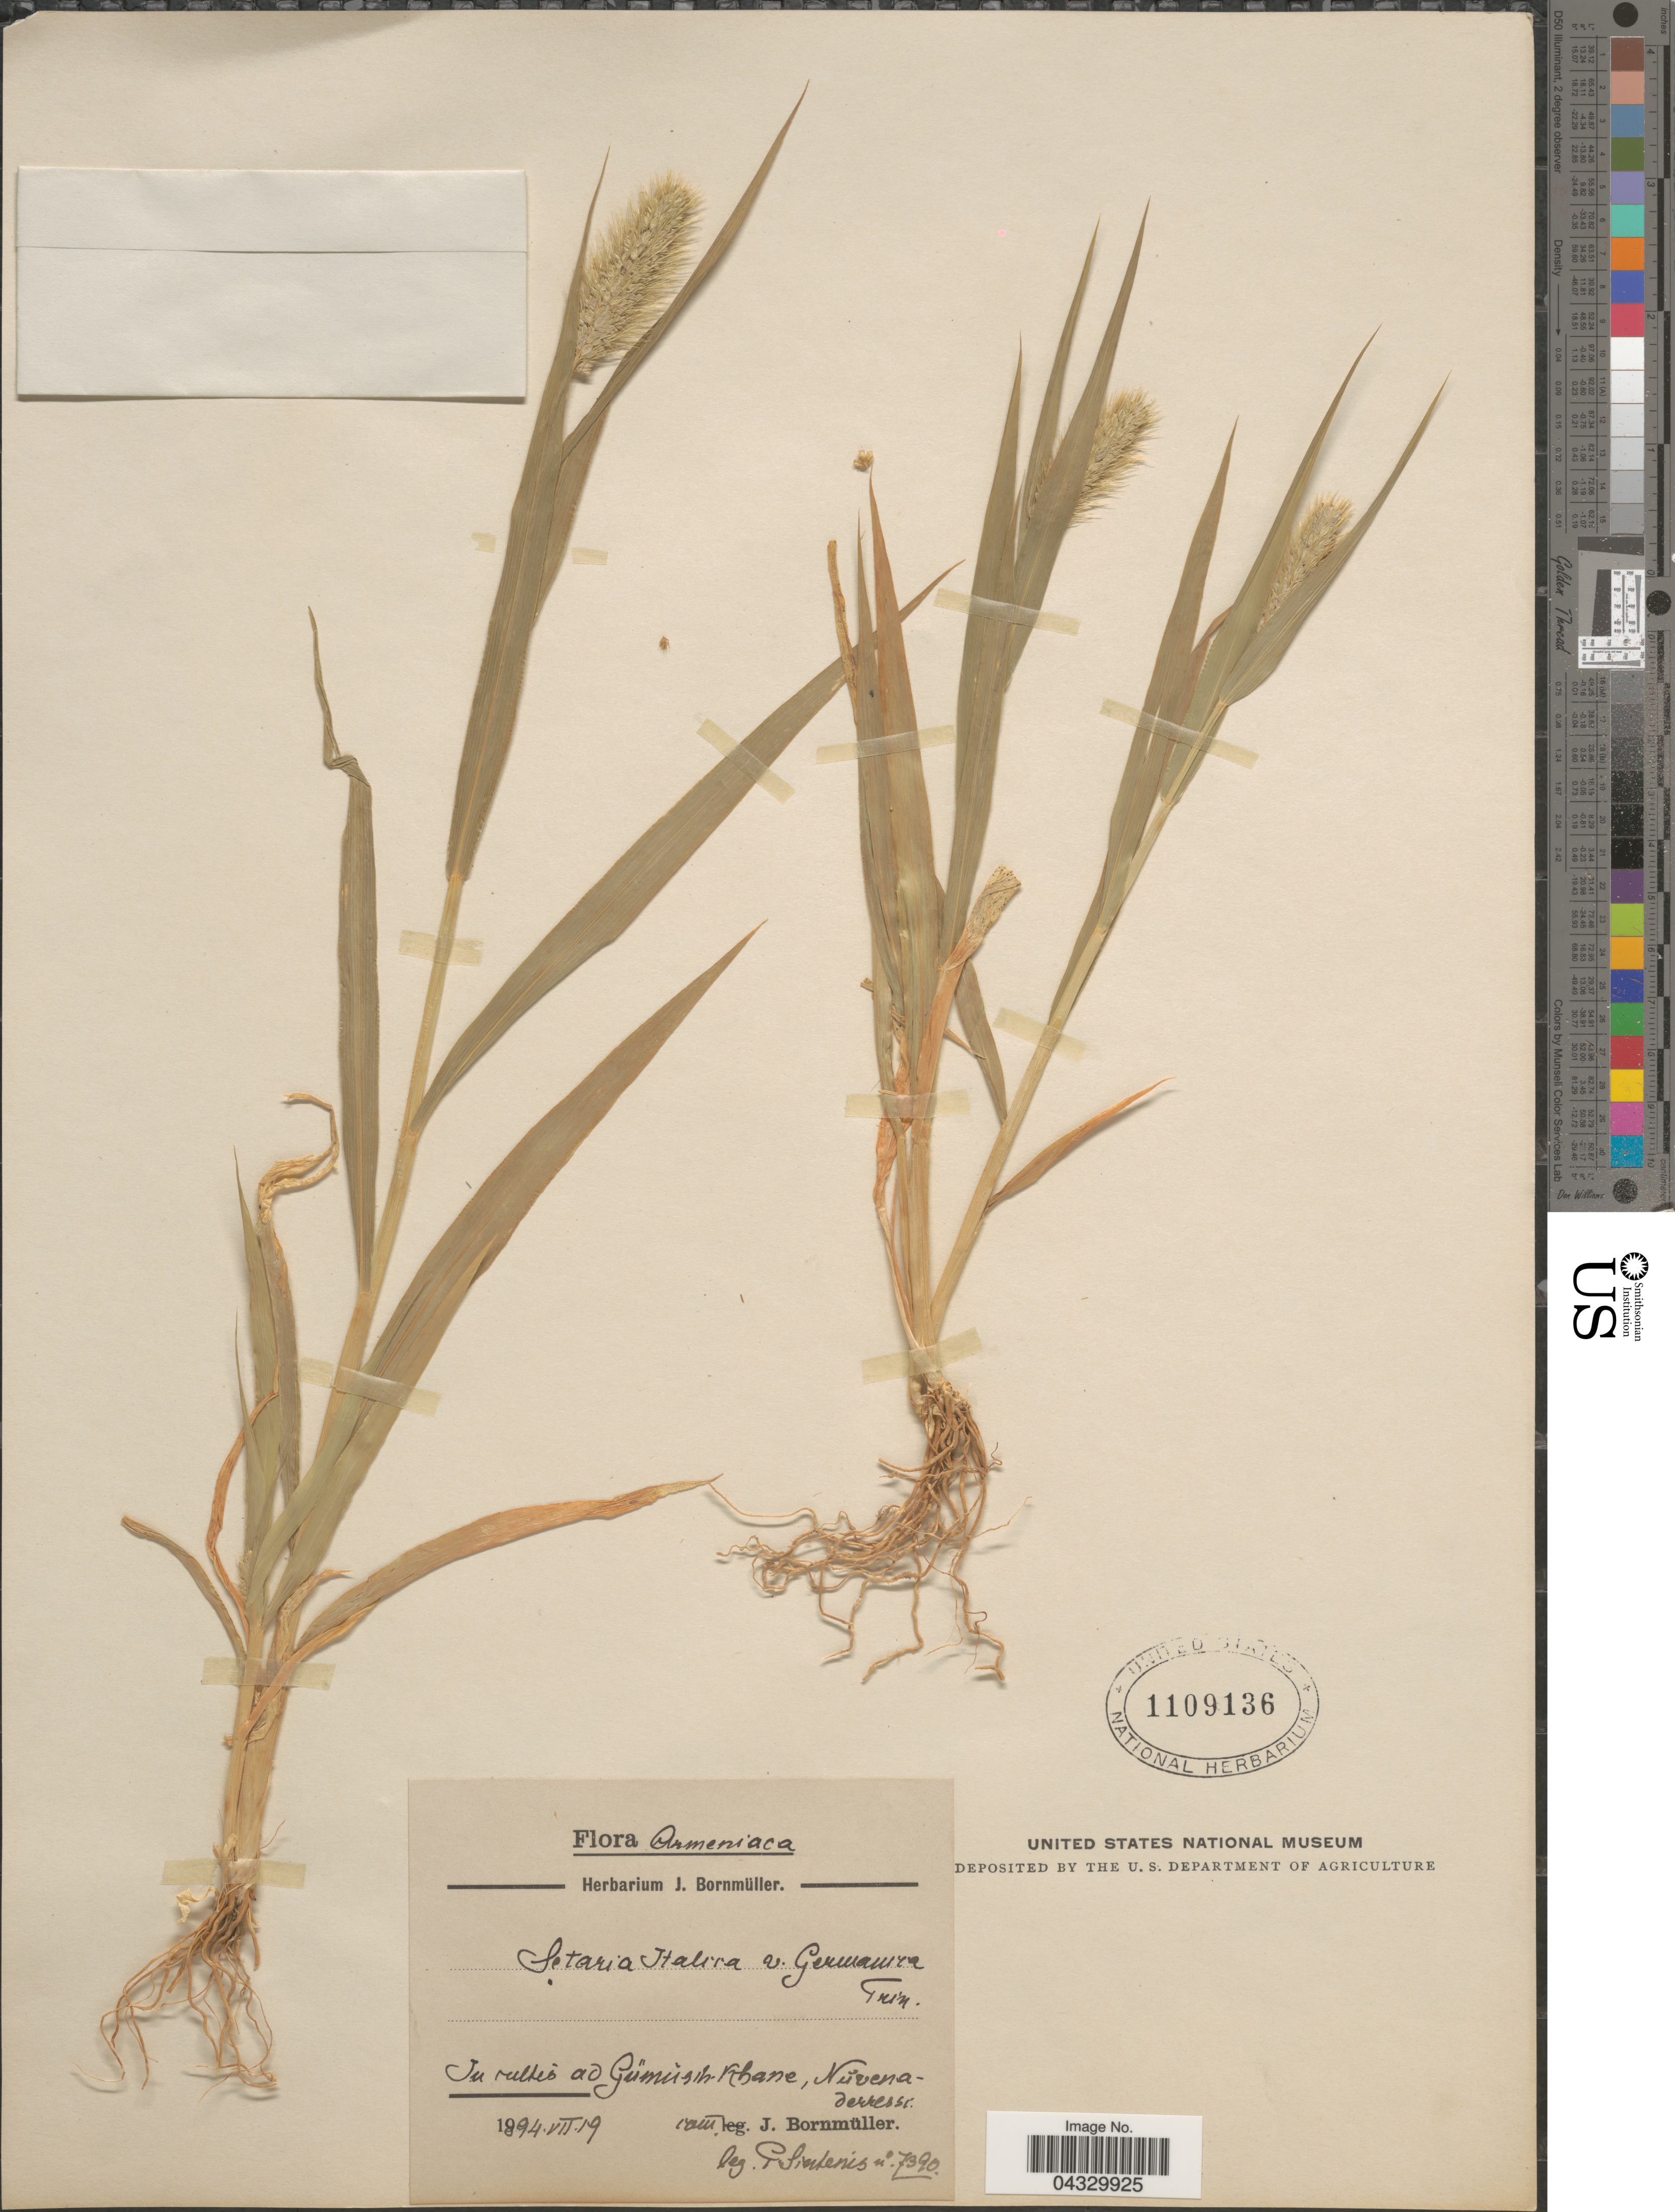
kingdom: Plantae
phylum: Tracheophyta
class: Liliopsida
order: Poales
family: Poaceae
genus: Setaria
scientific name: Setaria italica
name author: (L.) P. Beauv.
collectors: P. Sintenis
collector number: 7390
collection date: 1894-07-19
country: Armenia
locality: Armeniaca. In cultis ad Gümùsch-Khane, Nùvenaderressi. [interpreted]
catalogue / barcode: US 1109136